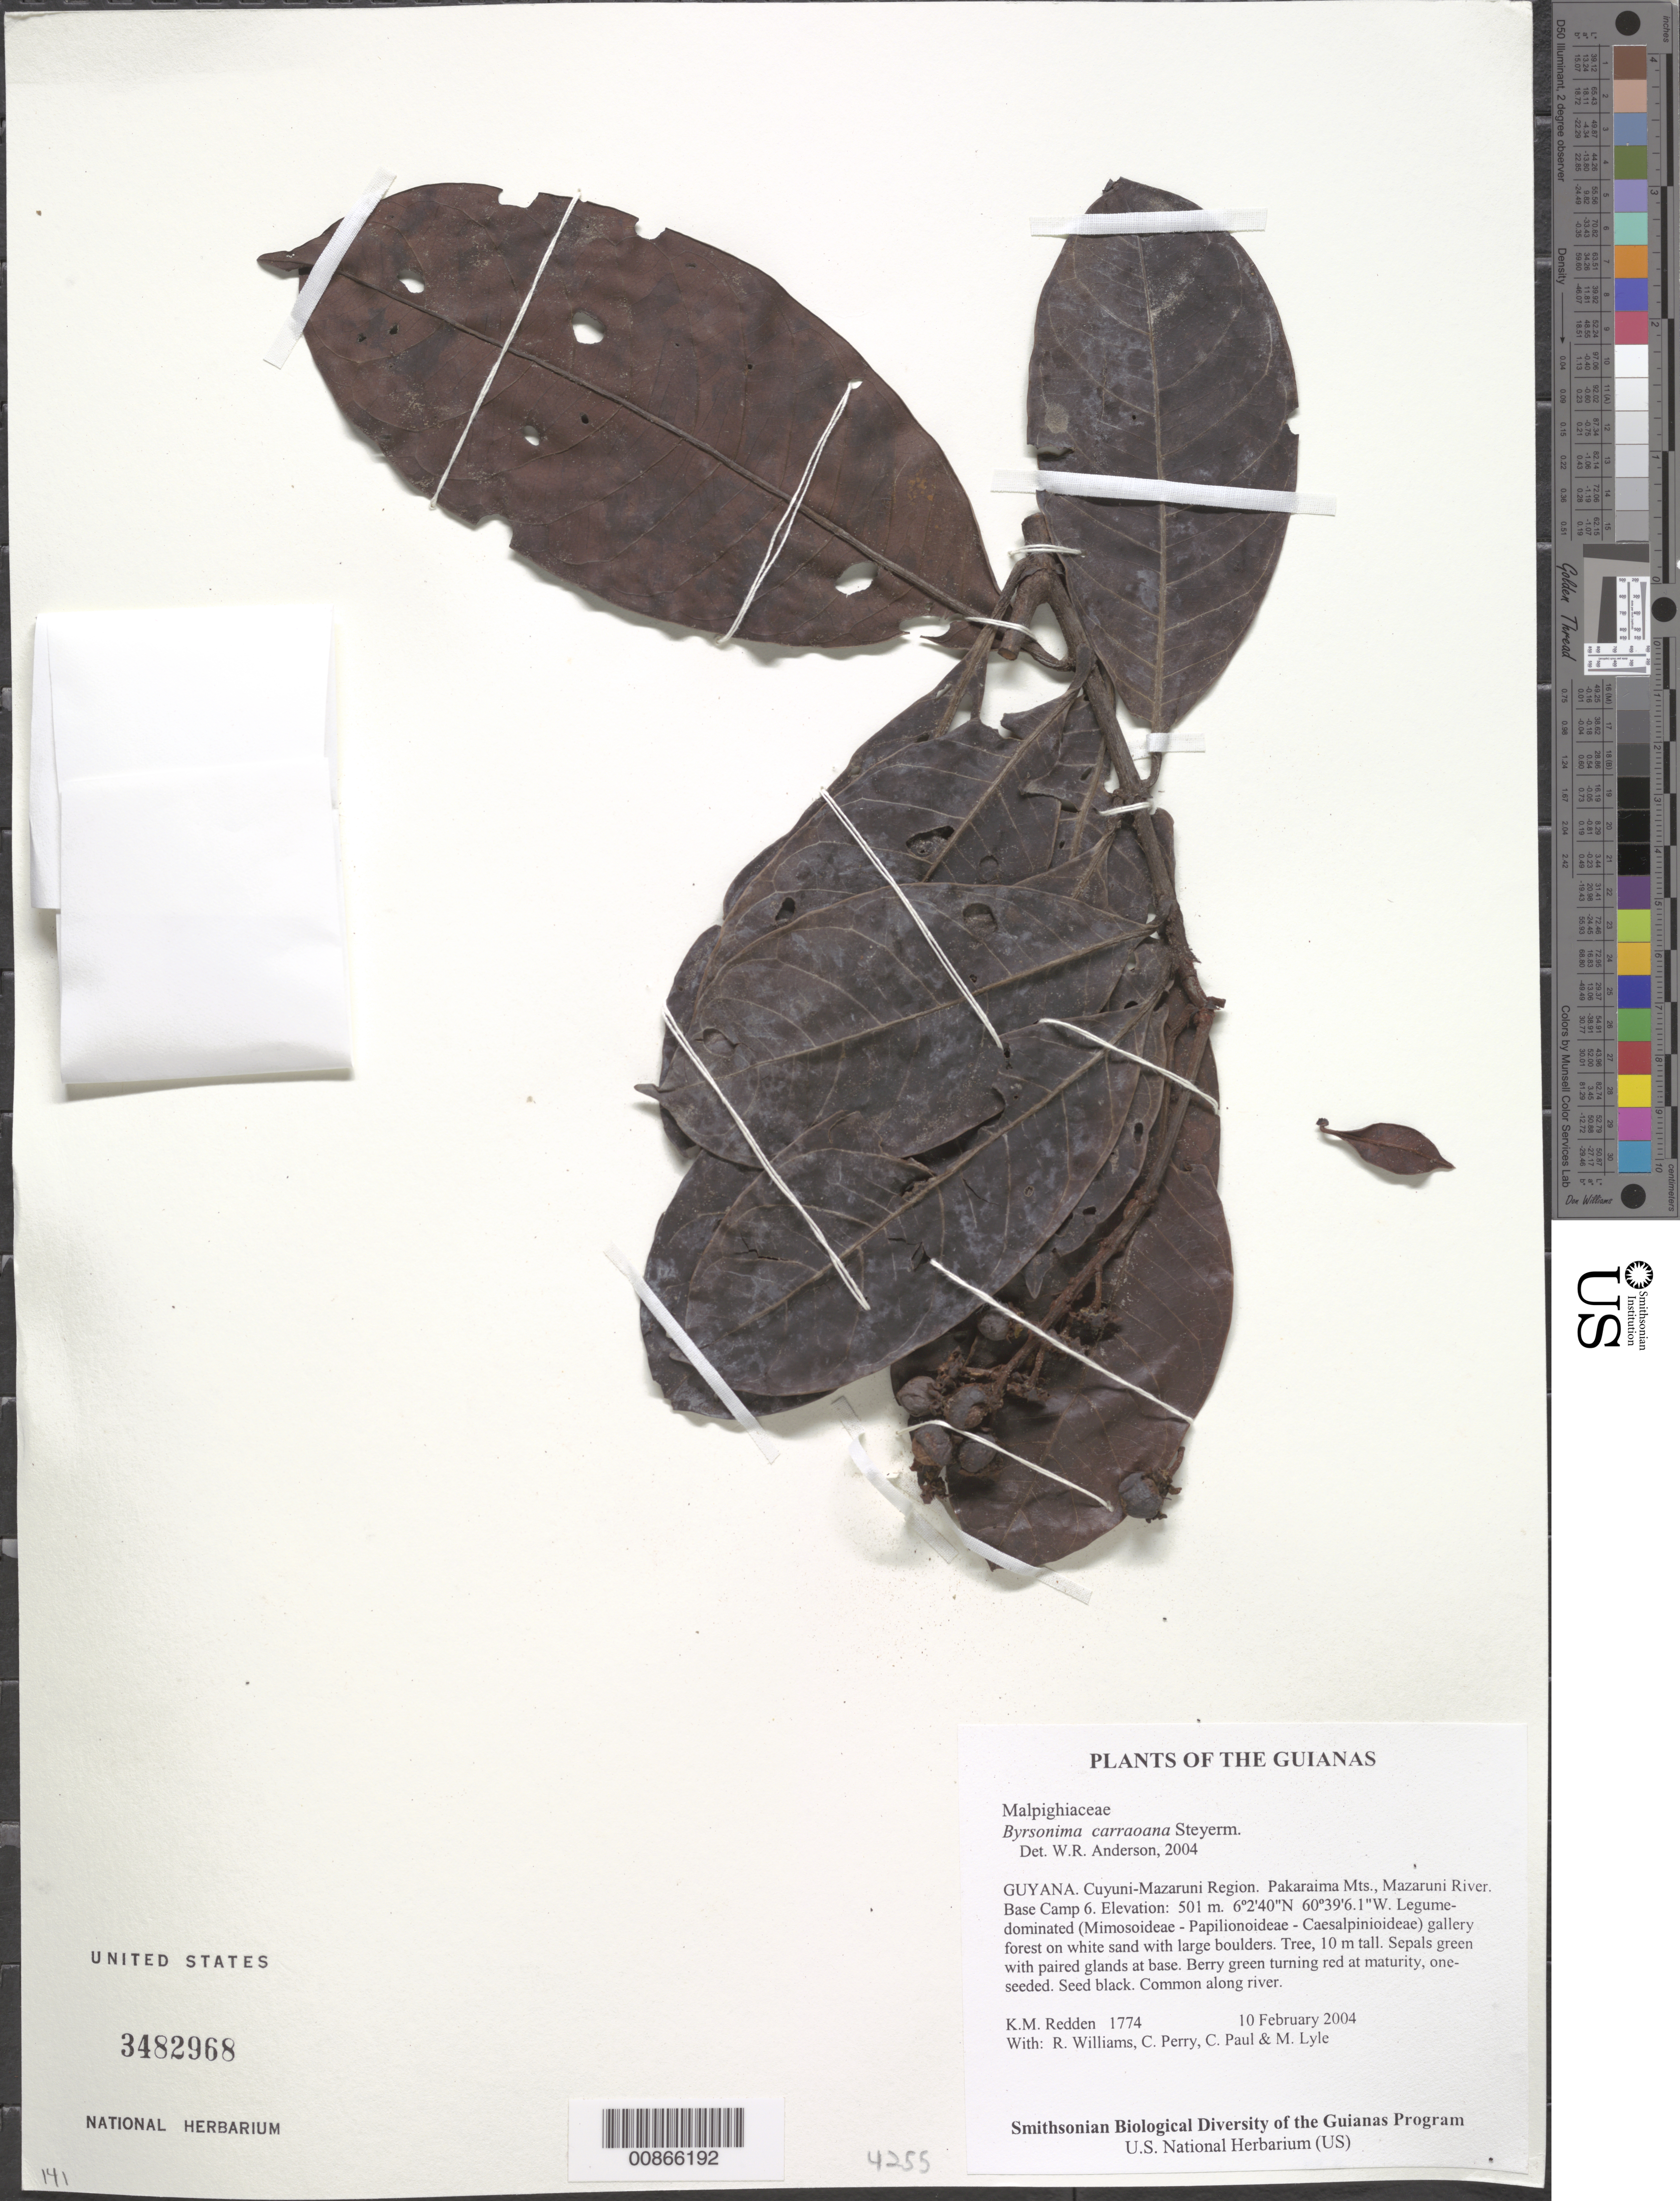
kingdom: Plantae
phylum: Tracheophyta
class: Magnoliopsida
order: Malpighiales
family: Malpighiaceae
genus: Byrsonima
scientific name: Byrsonima carraoana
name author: Steyerm.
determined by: Anderson, W. R., (MICH), University of Michigan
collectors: K. M. Redden, R. Williams, C. Perry, C. Paul & M. Lyle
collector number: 1774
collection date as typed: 10 February 2004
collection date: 2004-02-10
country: Guyana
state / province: Cuyuni-Mazaruni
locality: Pakaraima Mts., Mazaruni River. Base Camp 6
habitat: Legume-dominated (Mimosoideae - Papilionoideae - Caesalpinioideae) gallery forest on white sand with large boulders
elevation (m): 501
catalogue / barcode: US 3482968